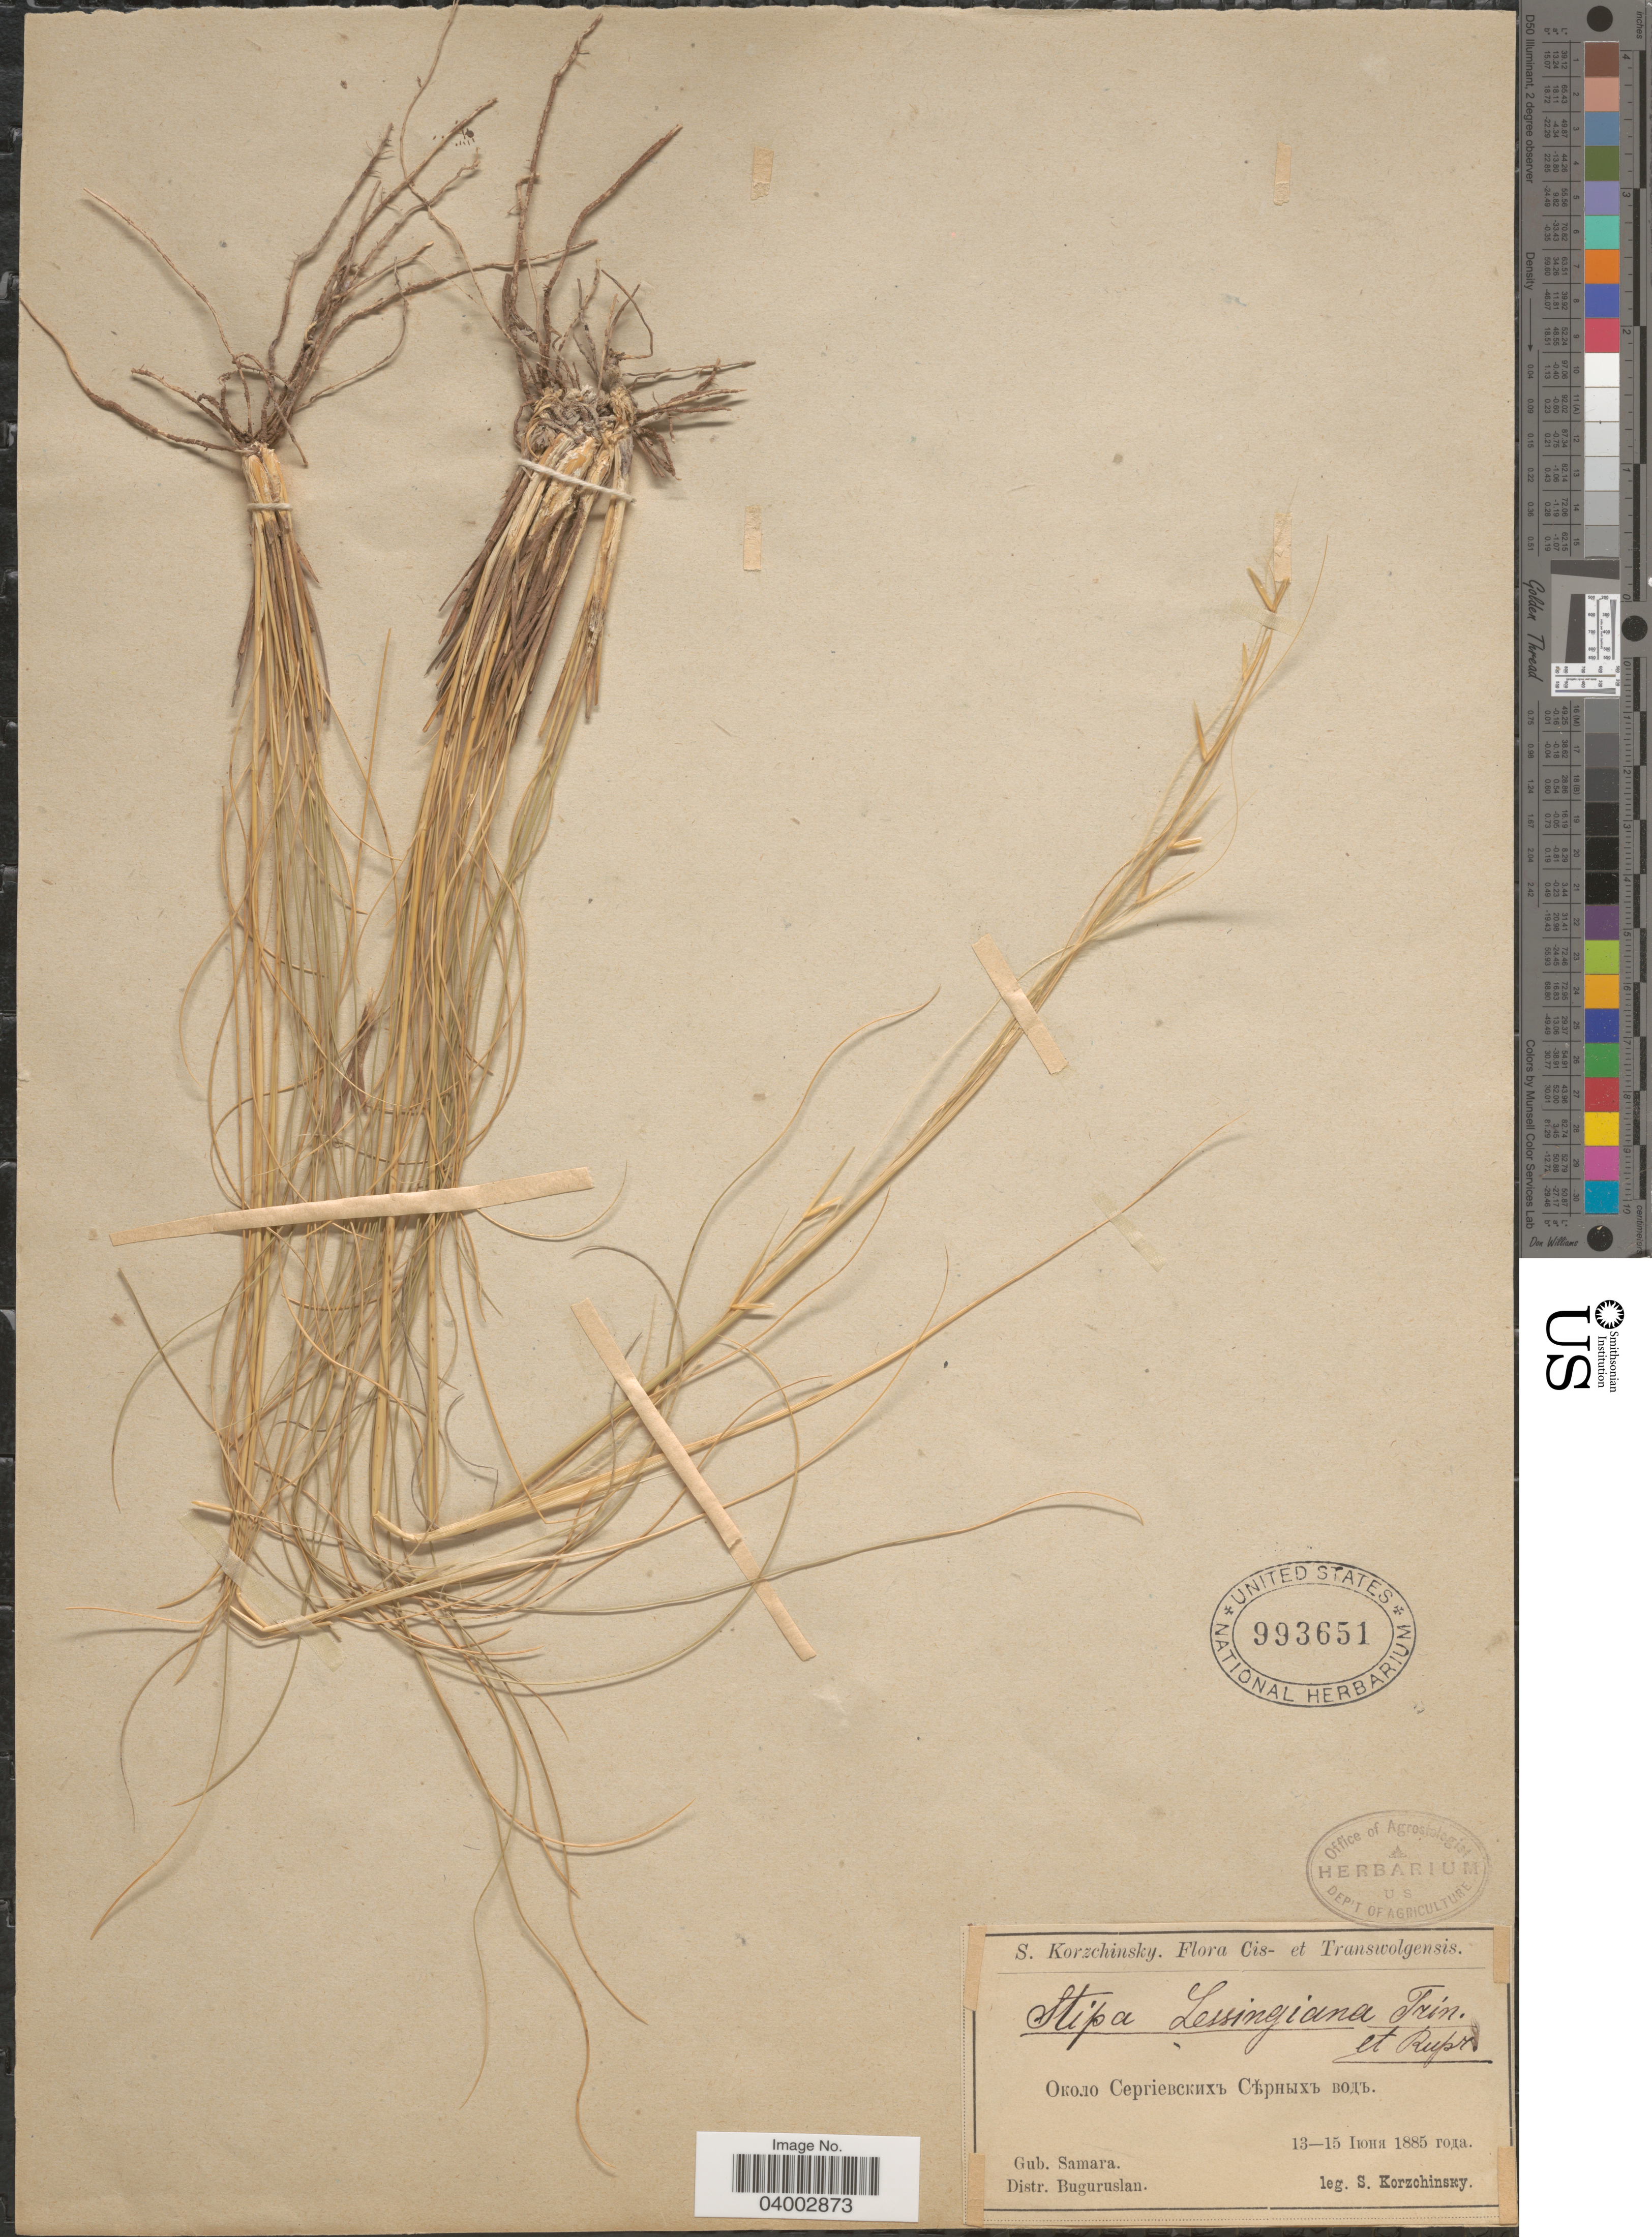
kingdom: Plantae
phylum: Tracheophyta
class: Liliopsida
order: Poales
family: Poaceae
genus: Stipa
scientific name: Stipa lessingiana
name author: Trin. & Rupr.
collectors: S. Korzchinsky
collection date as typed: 13-15 X 1885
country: Russian Federation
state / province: Samara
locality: Cis- et Transwolgensis. X. Gub. Samara. Distr. Buguruslan.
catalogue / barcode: US 993651